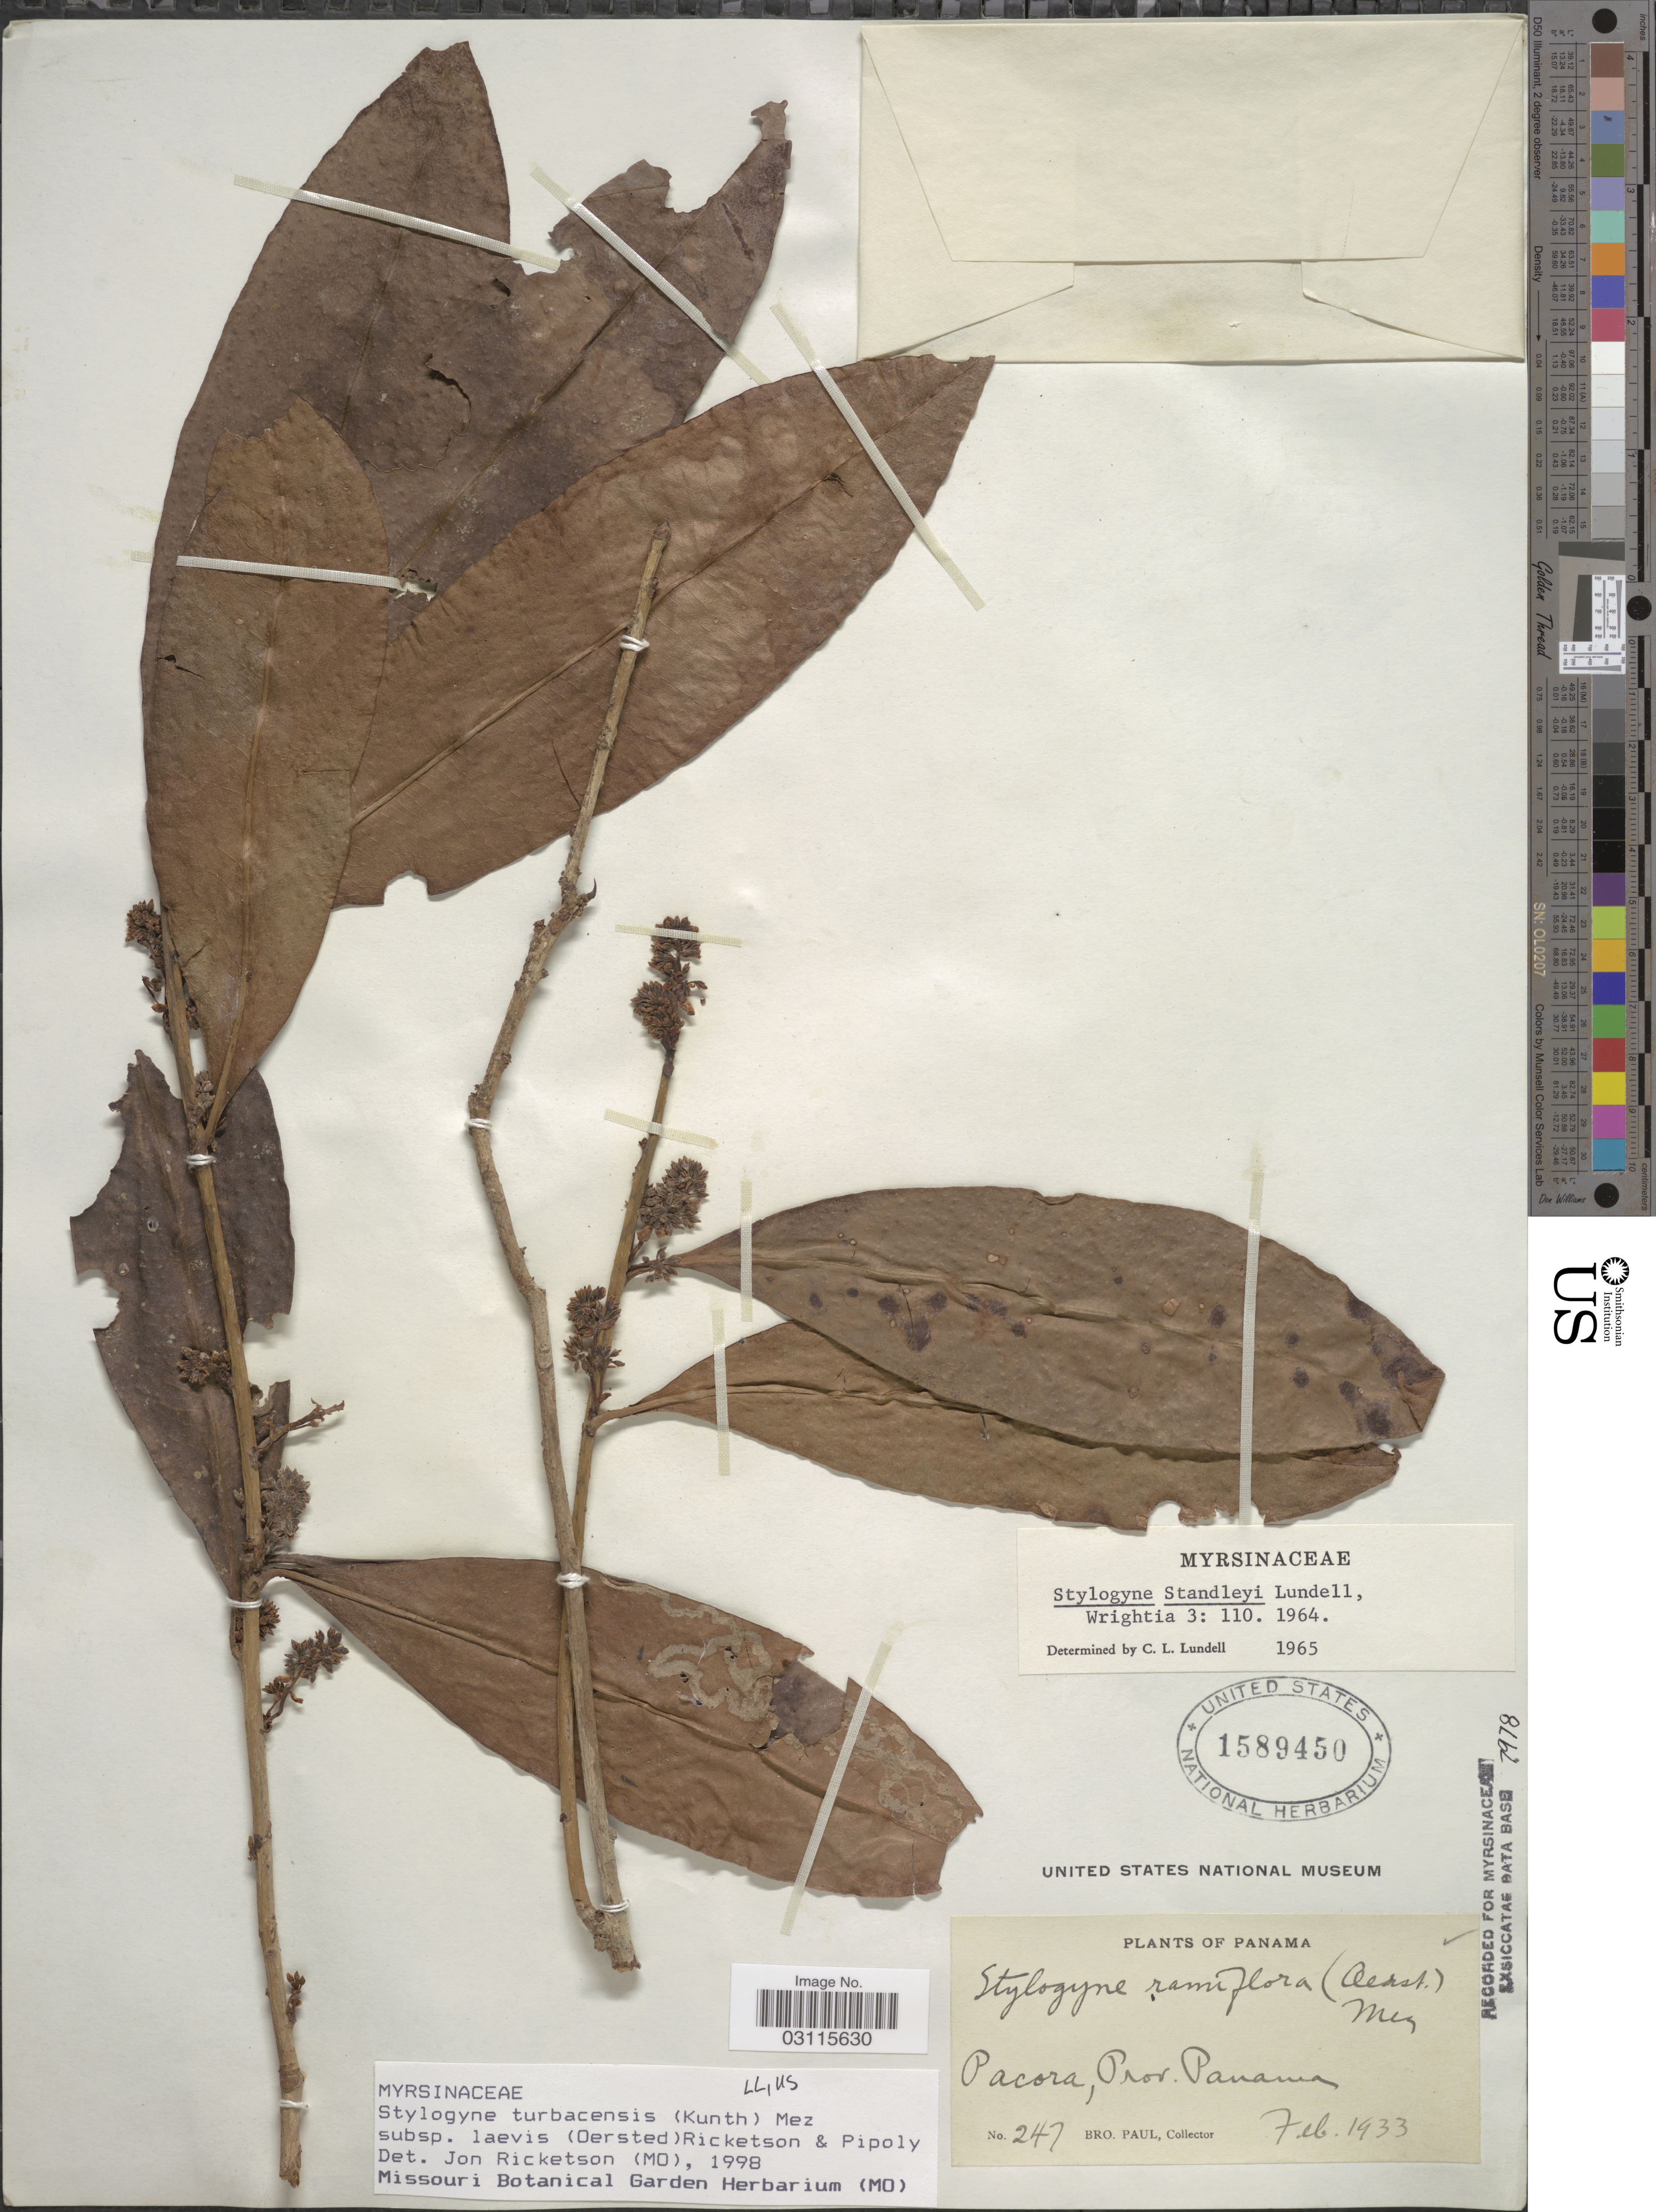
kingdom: Plantae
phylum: Tracheophyta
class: Magnoliopsida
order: Ericales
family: Primulaceae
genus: Stylogyne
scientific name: Stylogyne turbacensis subsp. laevis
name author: (Oerst.) Ricketson & Pipoly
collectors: B. Paul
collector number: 247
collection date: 1933-02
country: Panama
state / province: Panamá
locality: Pacora, Prov. Panama.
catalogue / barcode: US 1589450